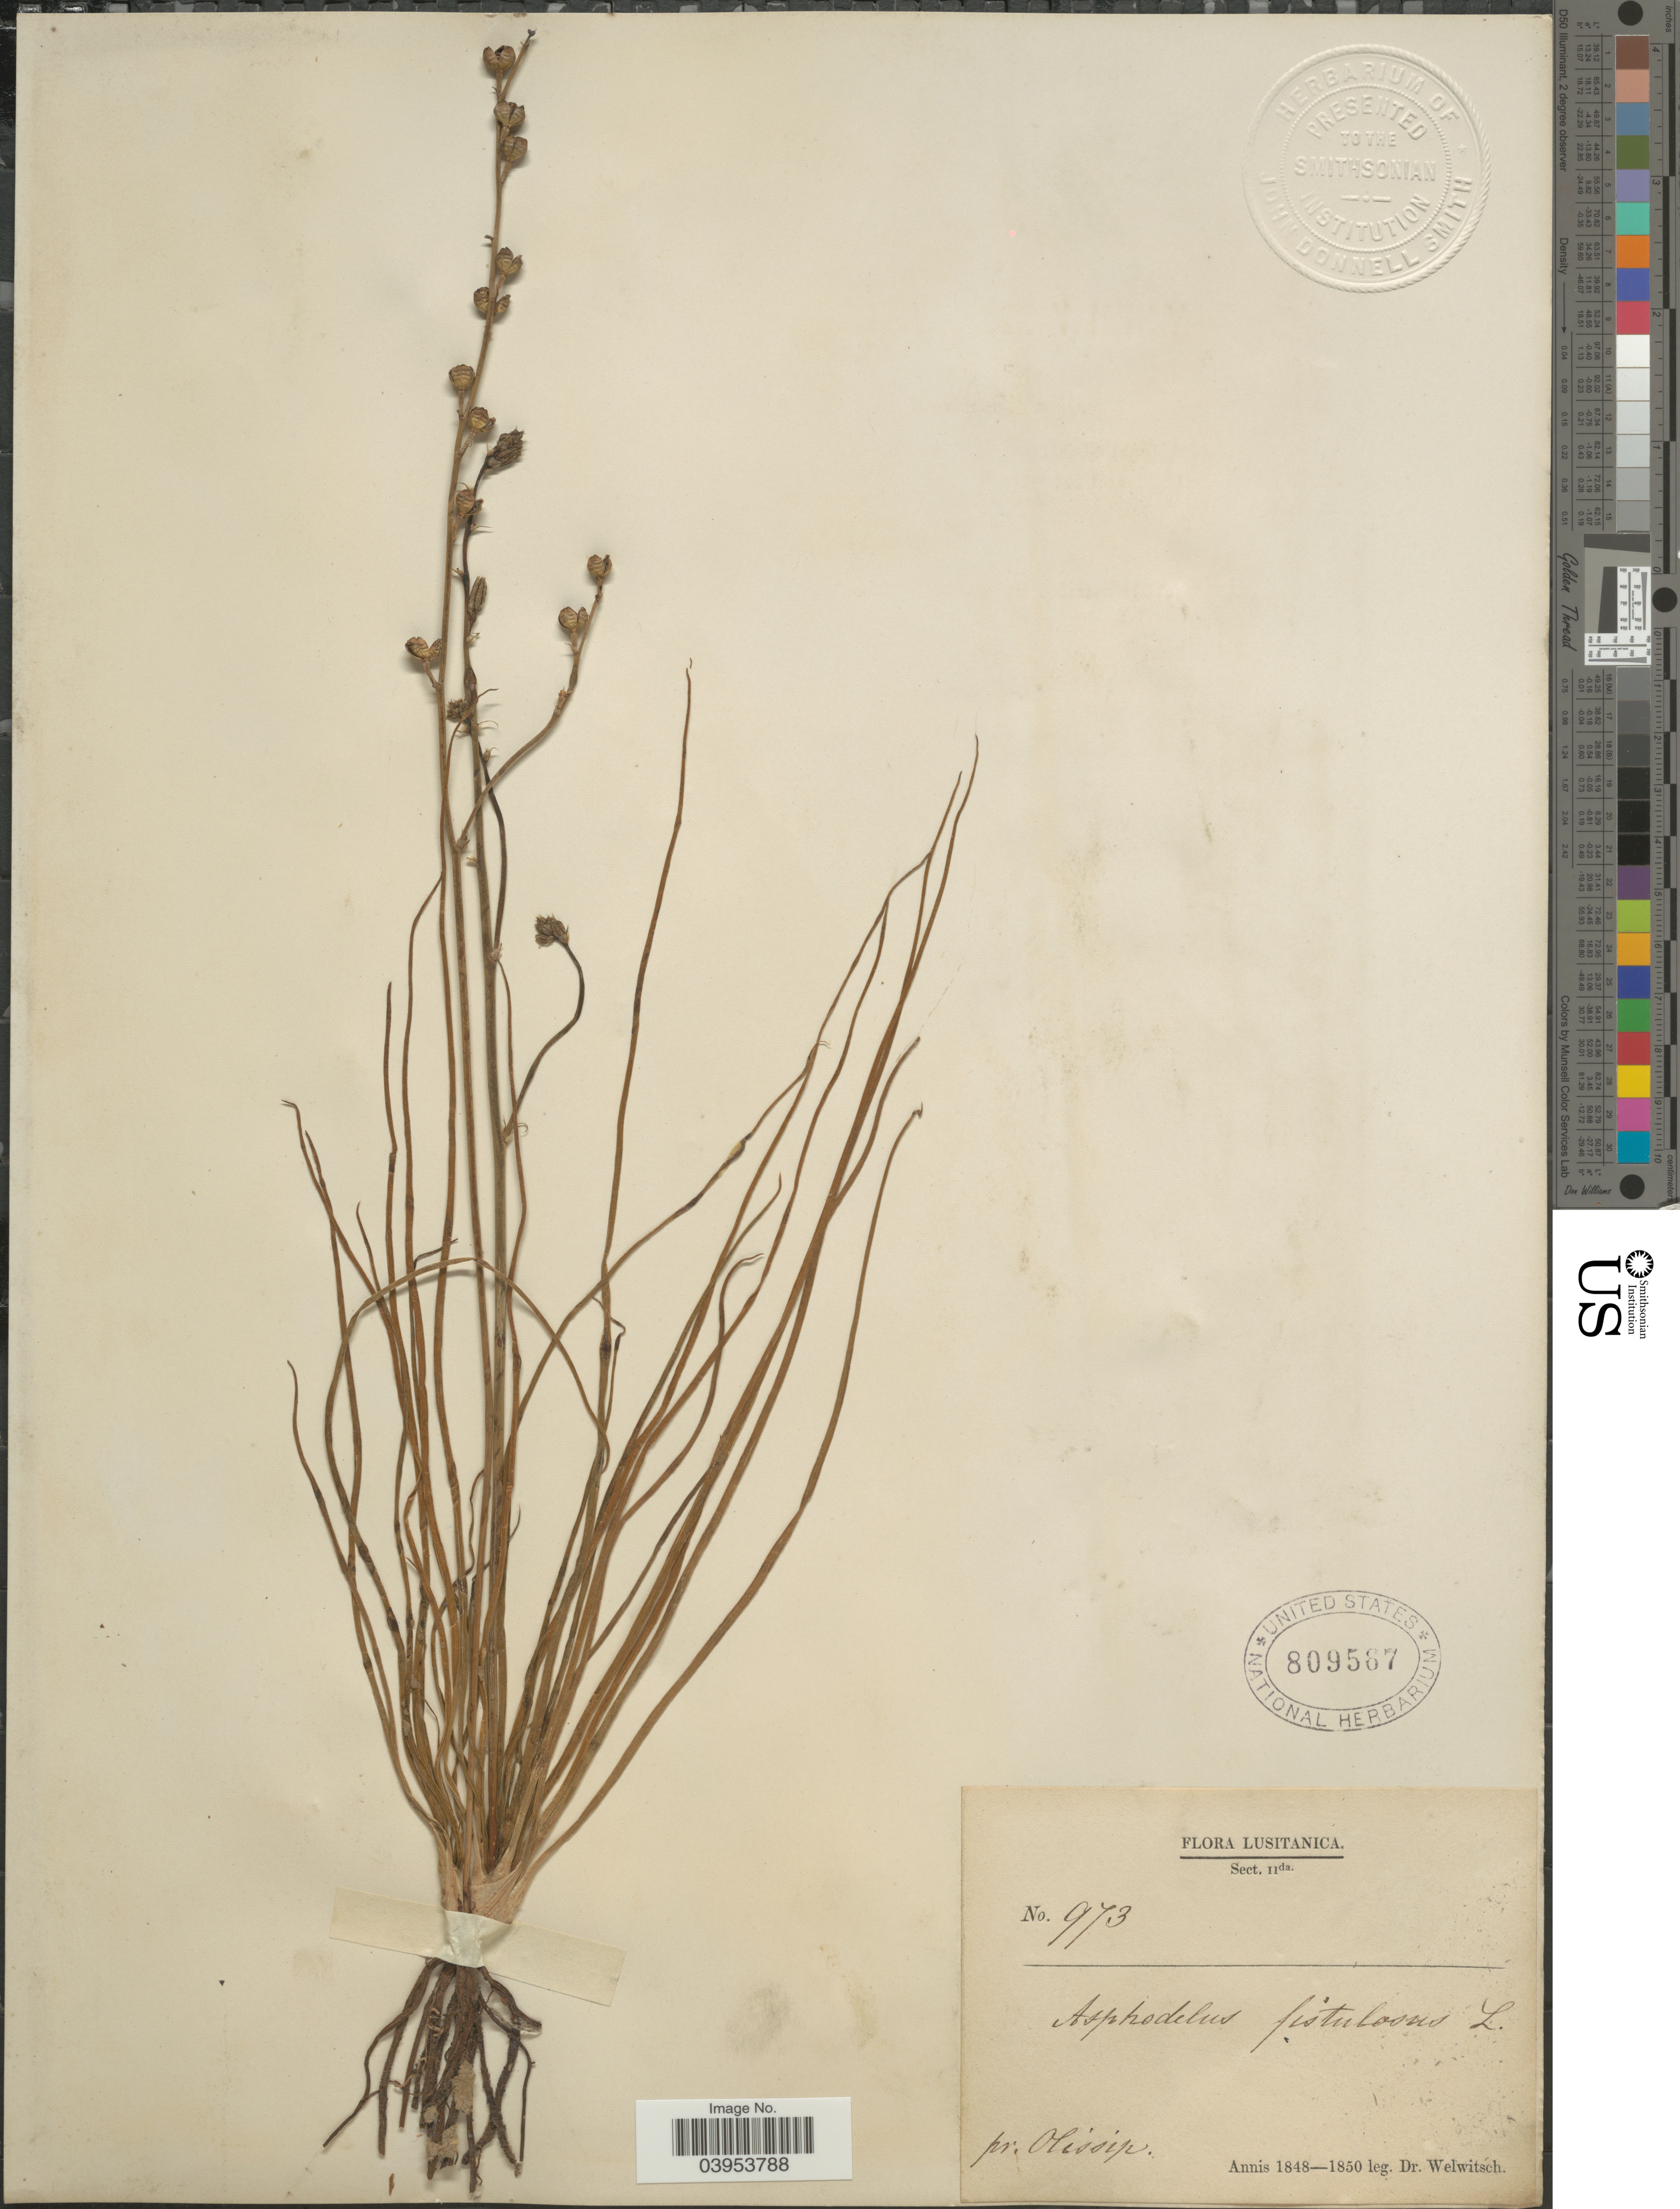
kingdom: Plantae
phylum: Tracheophyta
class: Liliopsida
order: Asparagales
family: Asphodelaceae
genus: Asphodelus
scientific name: Asphodelus fistulosus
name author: L.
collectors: -. Welwitsch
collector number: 973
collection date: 1848/1850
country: Portugal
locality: Lusitanica. Pr. Olissip.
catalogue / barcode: US 809587